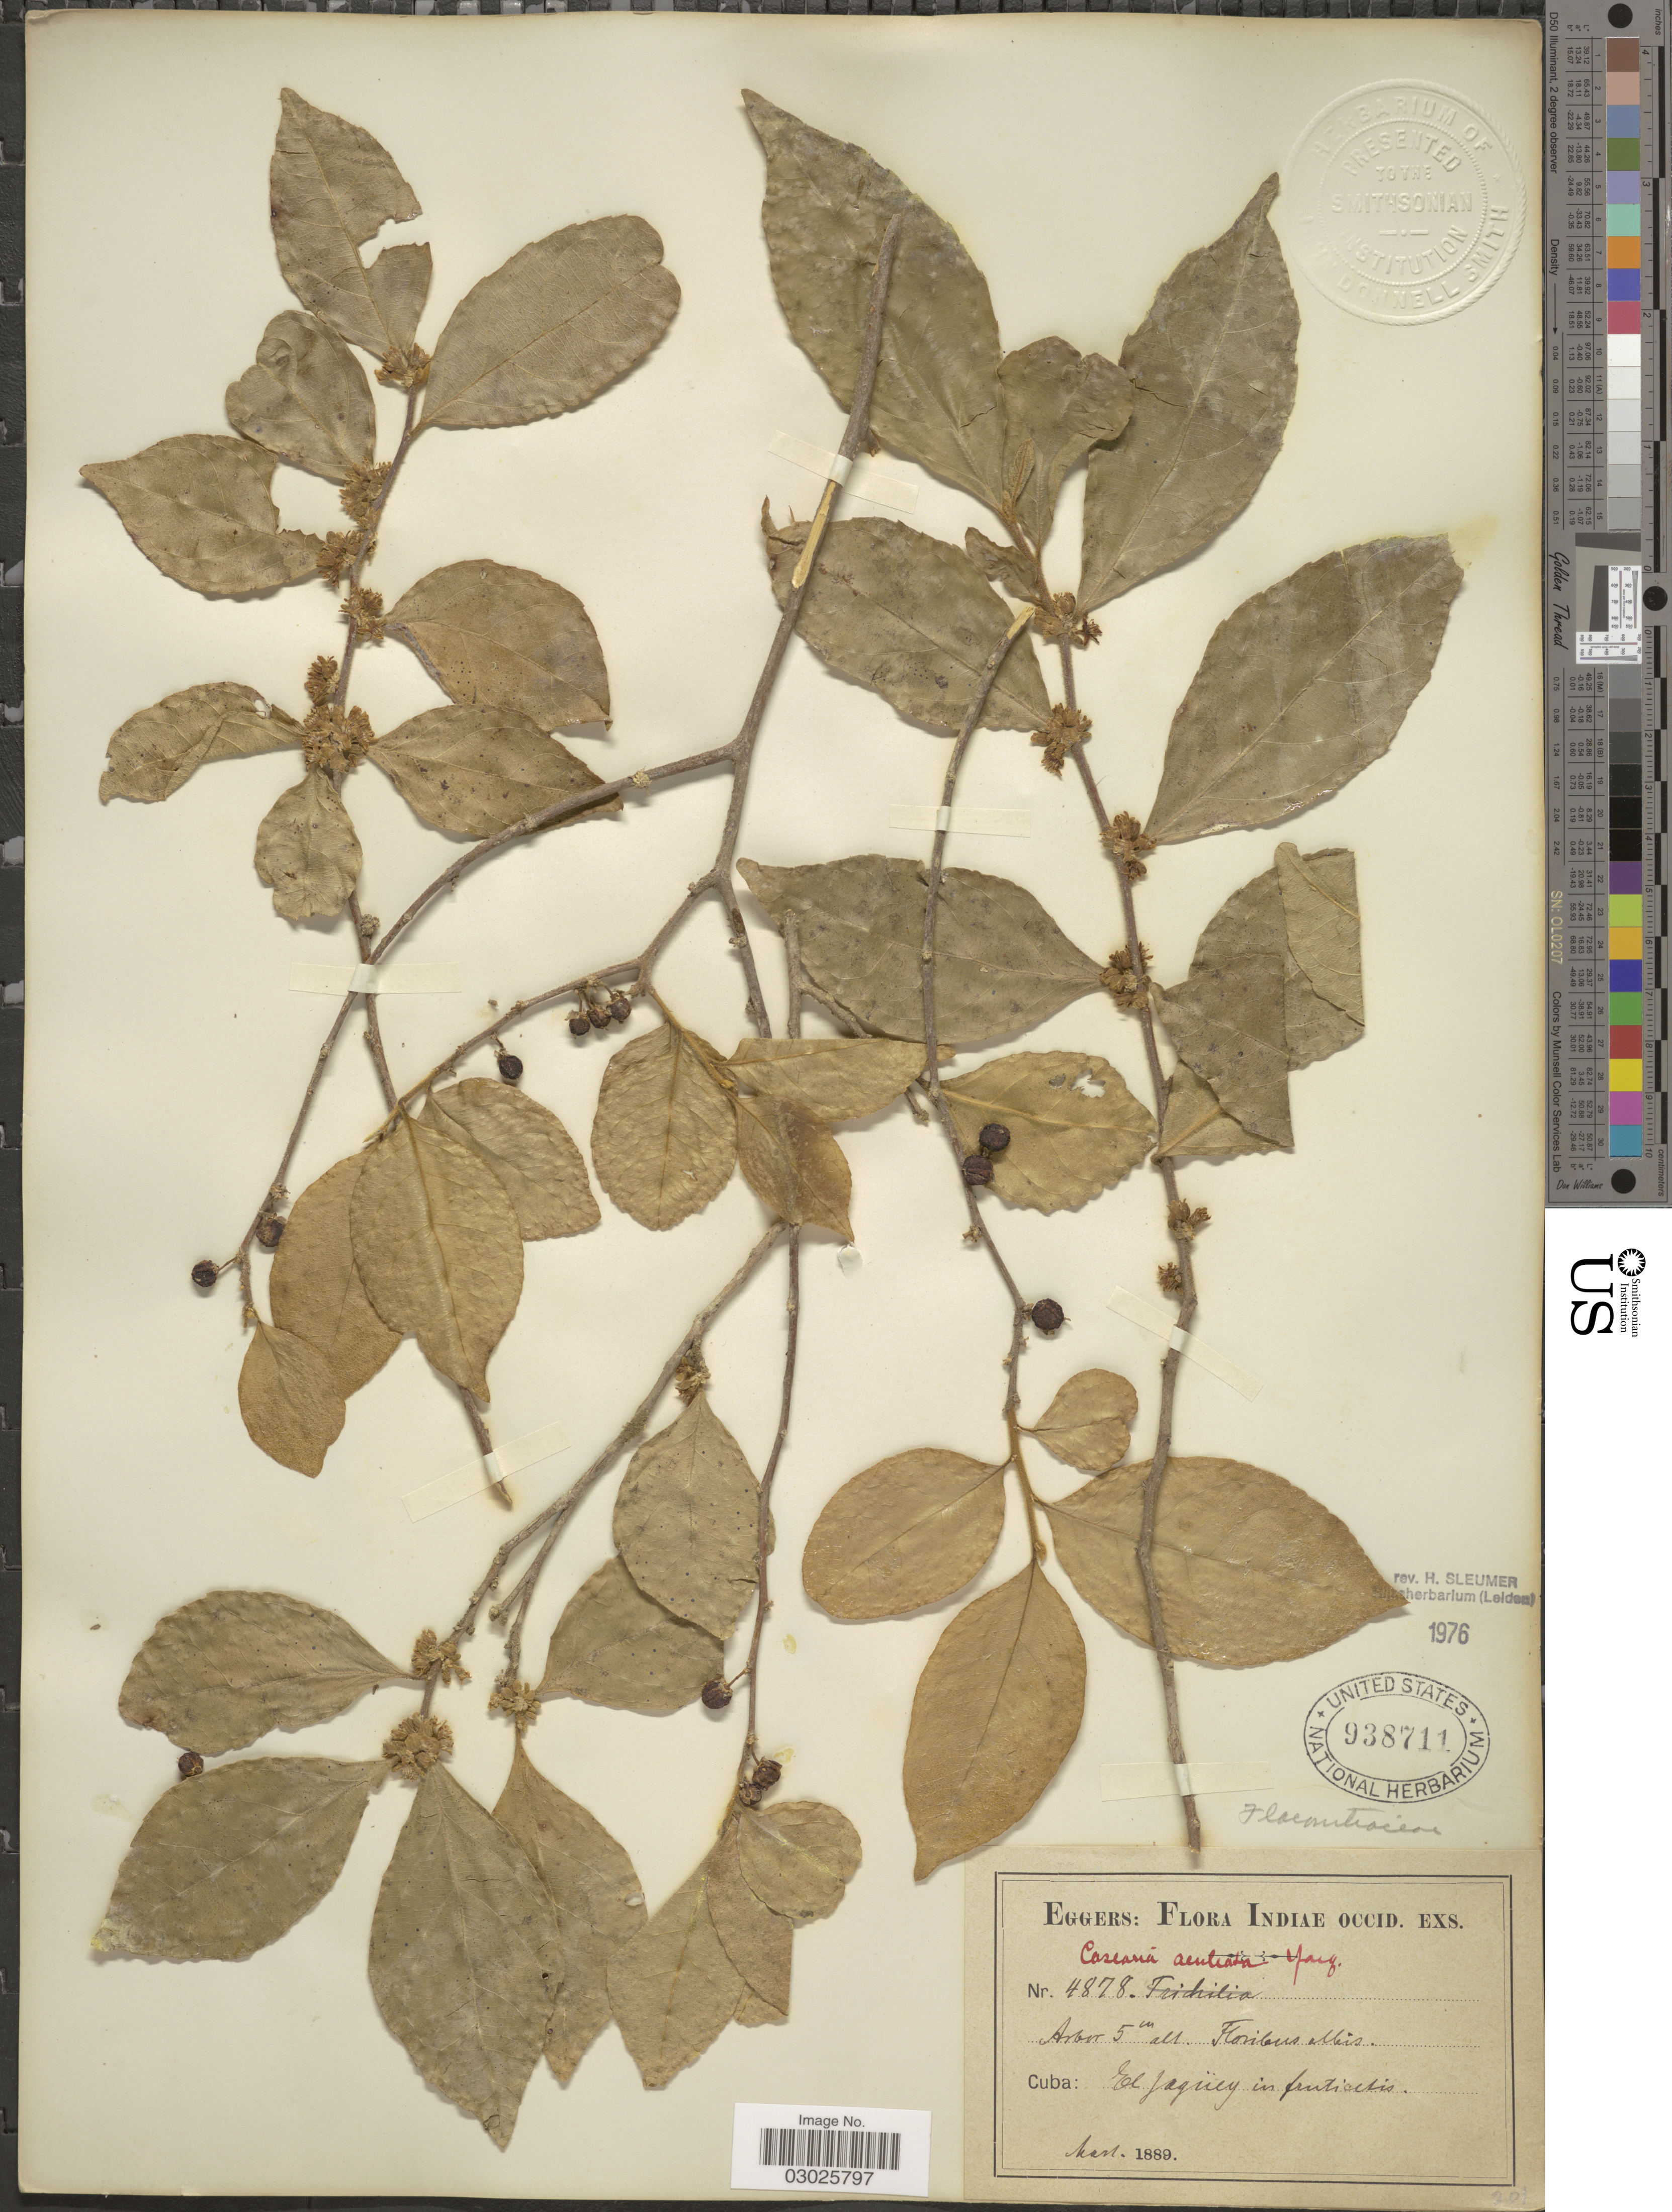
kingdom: Plantae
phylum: Tracheophyta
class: Magnoliopsida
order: Malpighiales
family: Salicaceae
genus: Casearia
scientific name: Casearia aculeata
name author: Jacq.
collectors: -. Eggers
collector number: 4878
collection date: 1889-03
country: Cuba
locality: Indiae Occid. El Jaqüey in fruticetis.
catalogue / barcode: US 938711